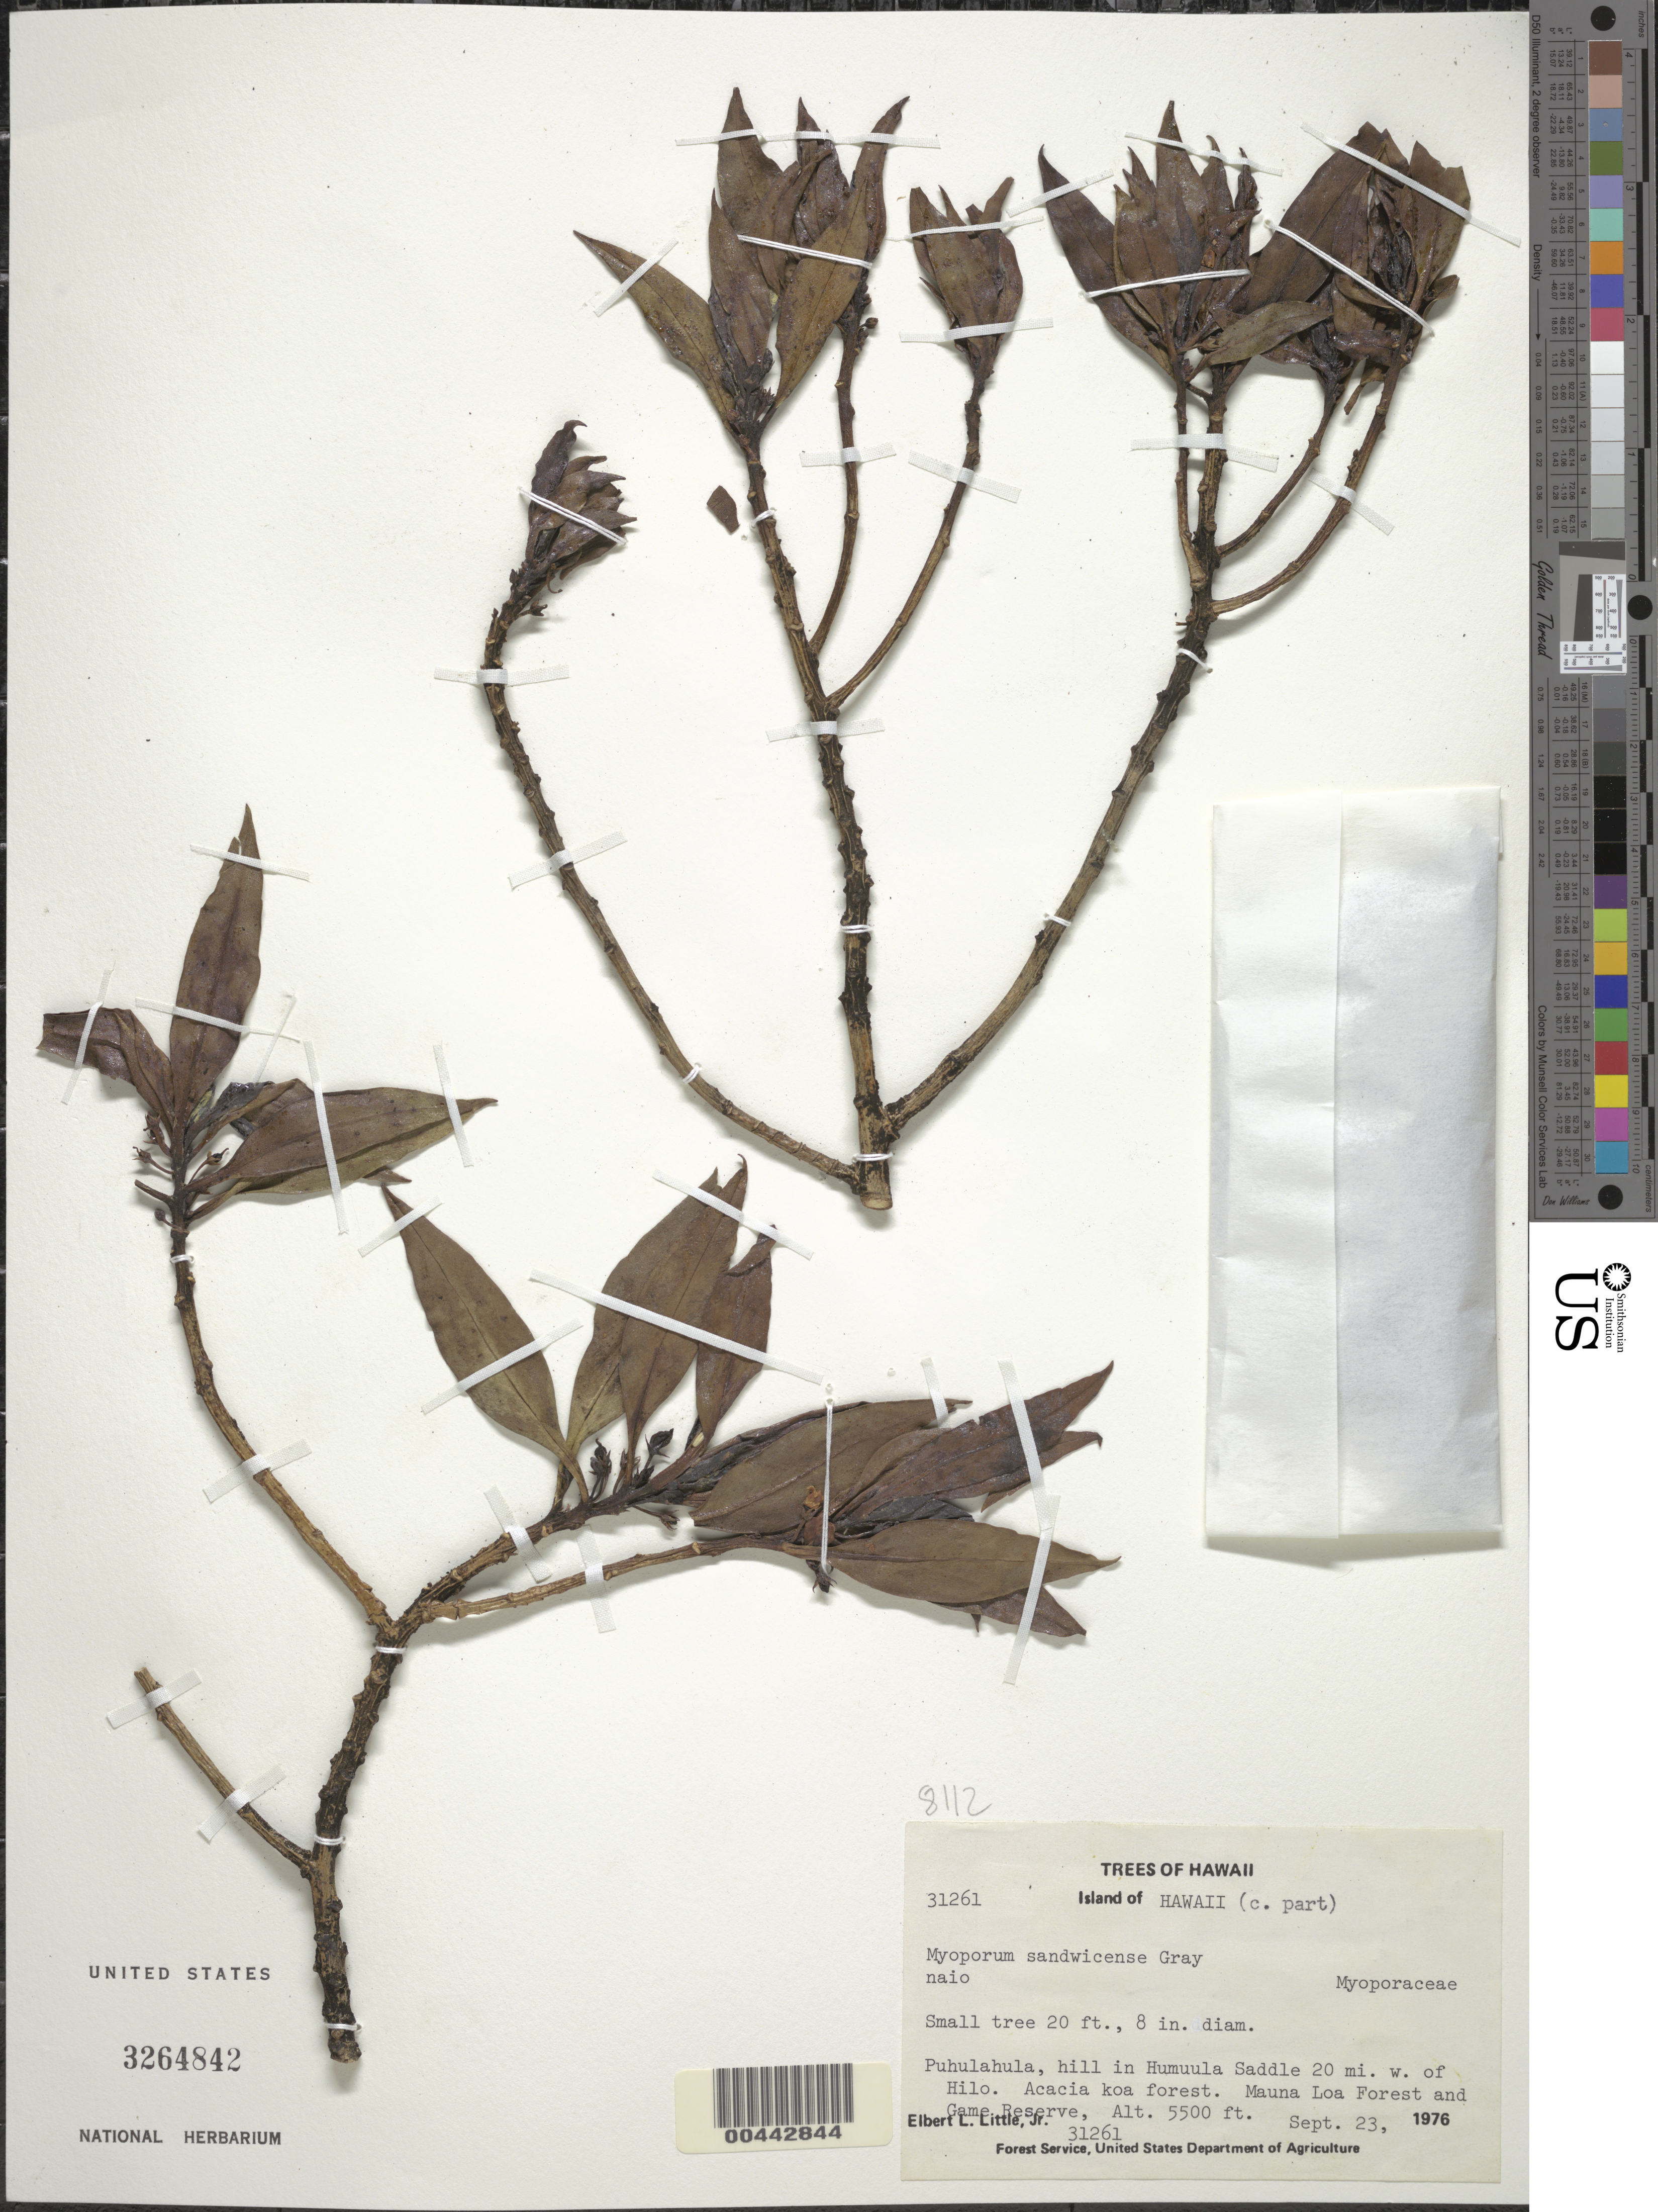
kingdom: Plantae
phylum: Tracheophyta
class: Magnoliopsida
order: Lamiales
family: Scrophulariaceae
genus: Myoporum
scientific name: Myoporum sandwicense subsp. sandwicense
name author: A. Gray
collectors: E. L. Little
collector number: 31261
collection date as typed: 23 Sep 1976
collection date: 1976-09-23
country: United States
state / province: Hawaii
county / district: Hawaii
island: Hawaii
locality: Central part of Hawaii, Puhulahula, hill in Humuula Saddle 20 mi W of Hilo. Mauna Loa Forest and Game Reserve.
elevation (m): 1676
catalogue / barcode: US 3264842